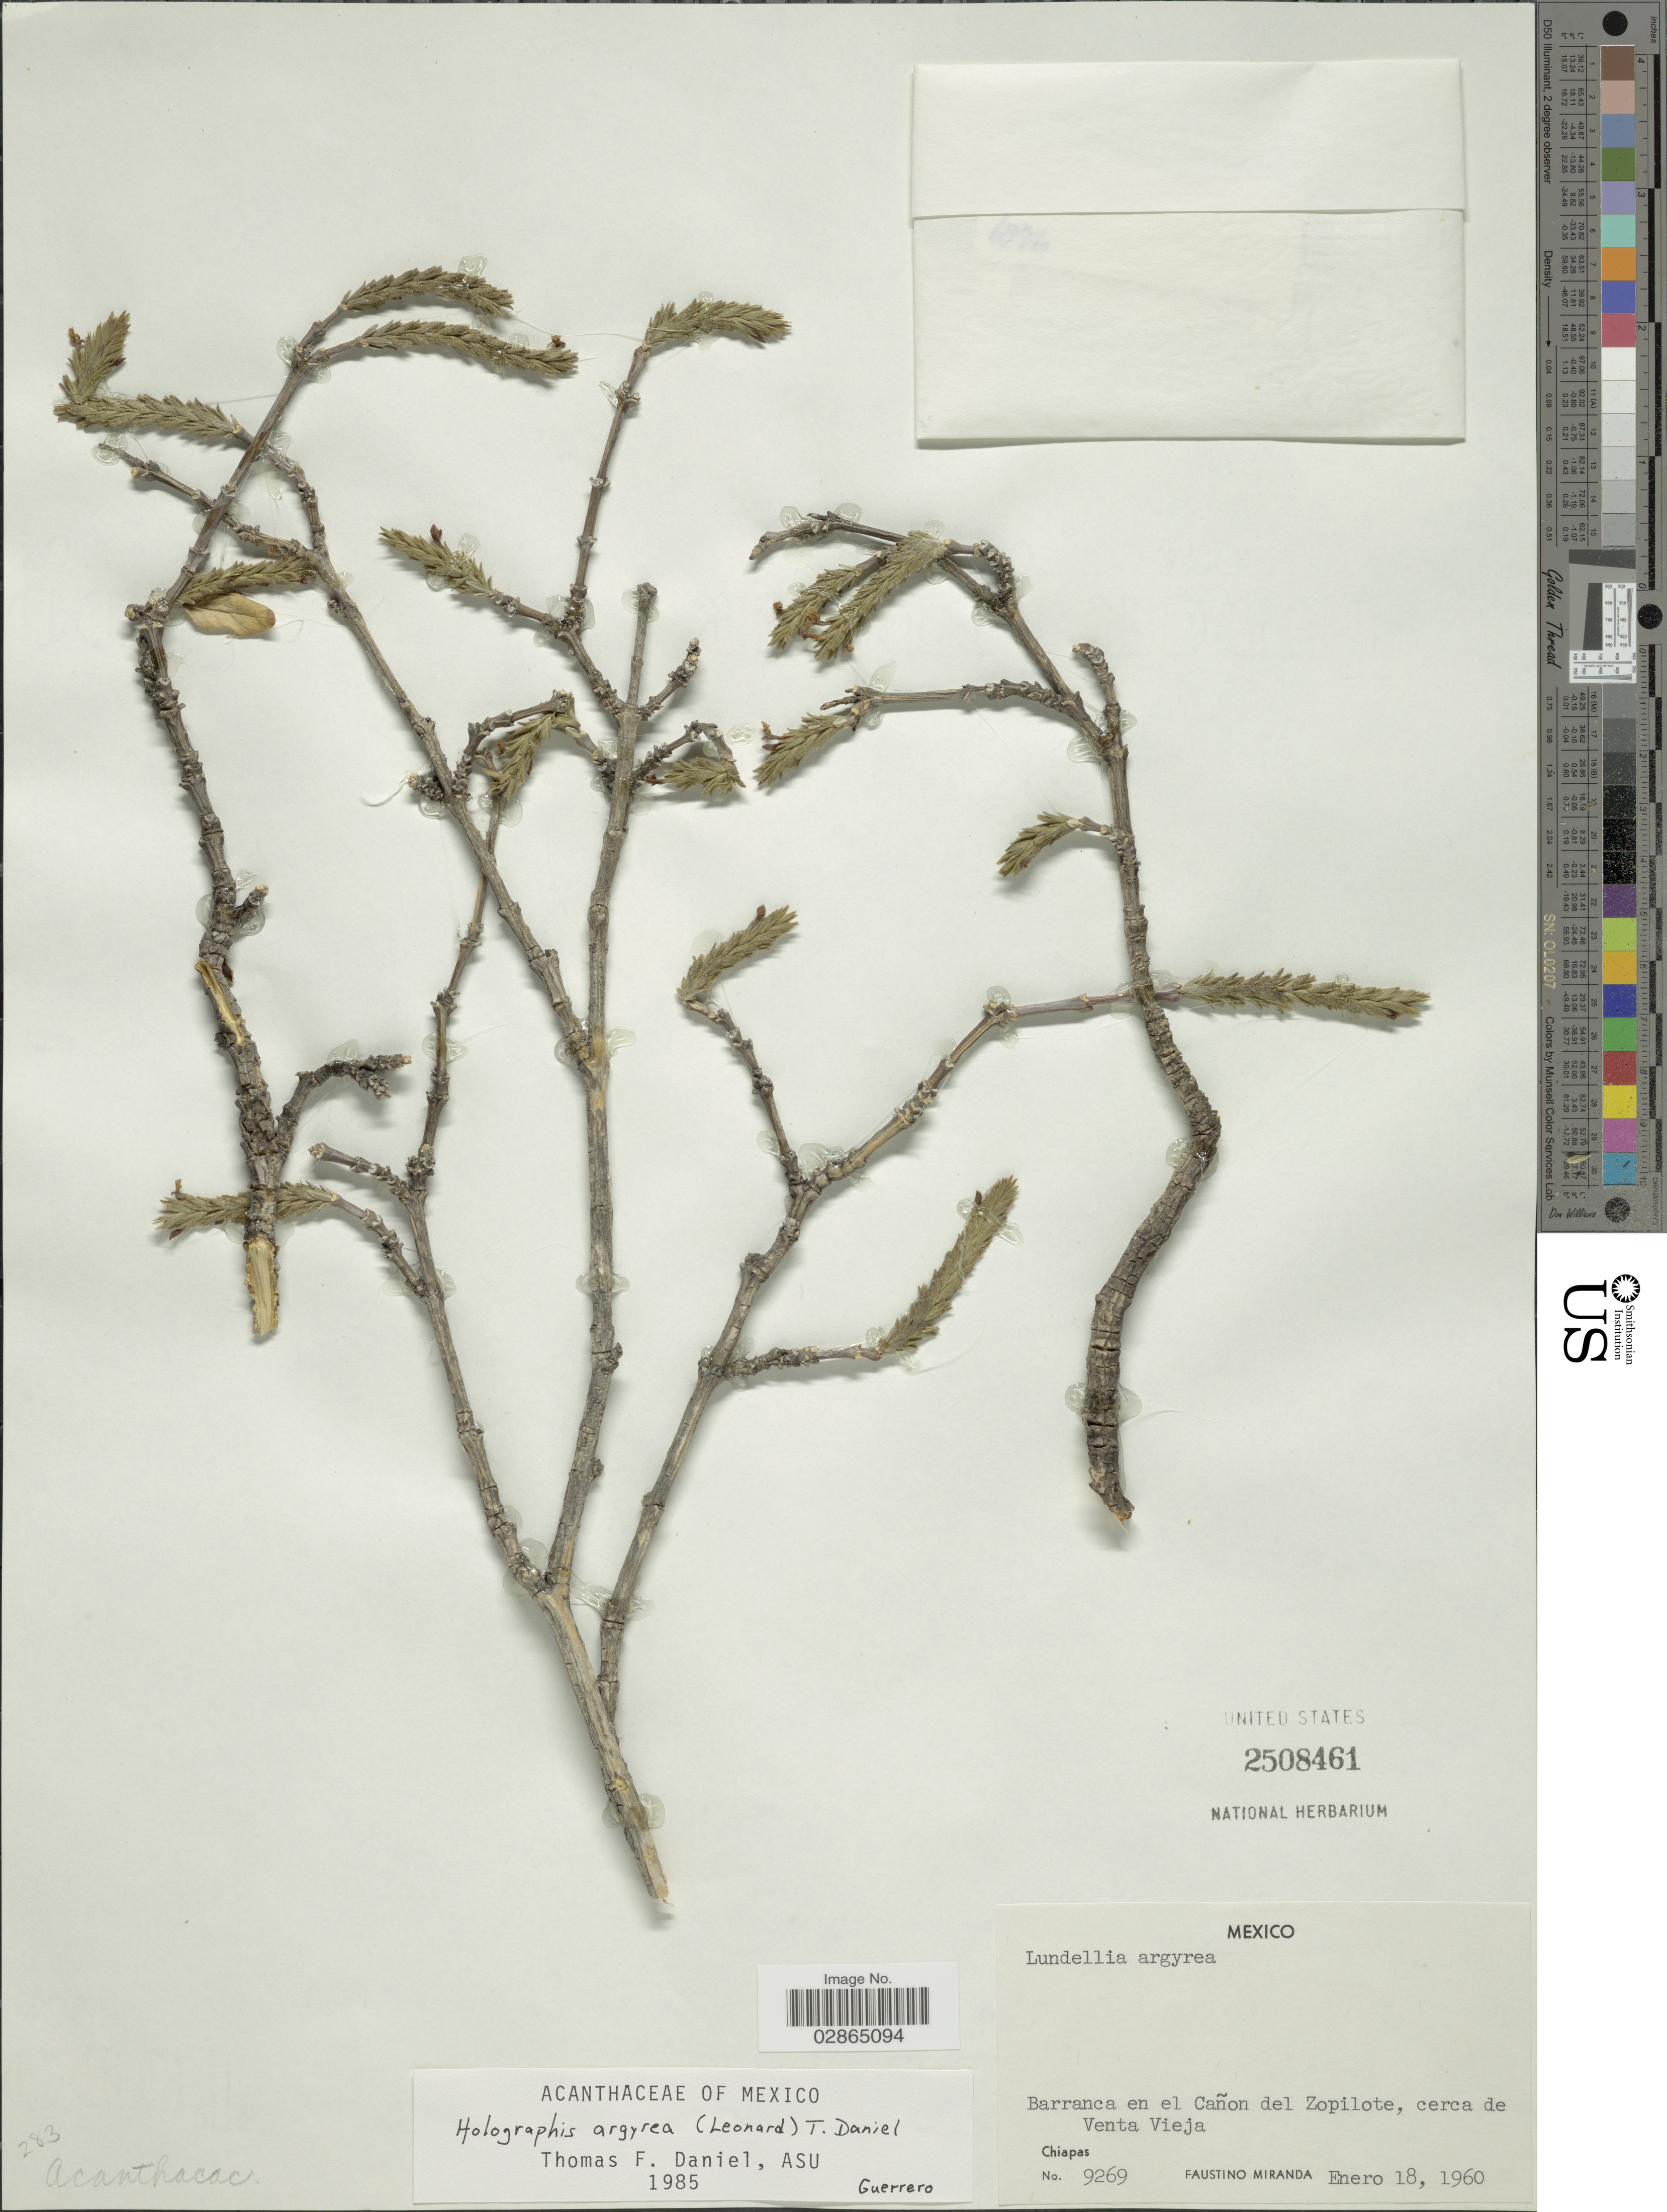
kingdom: Plantae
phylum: Tracheophyta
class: Magnoliopsida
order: Lamiales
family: Acanthaceae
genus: Holographis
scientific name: Holographis argyrea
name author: (Leonard) T.F. Daniel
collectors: F. Miranda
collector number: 9269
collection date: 1960-01-18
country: Mexico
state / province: Chiapas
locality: Barranca en el Cañon del Zopilote, cerca de Venta Vieja.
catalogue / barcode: US 2508461